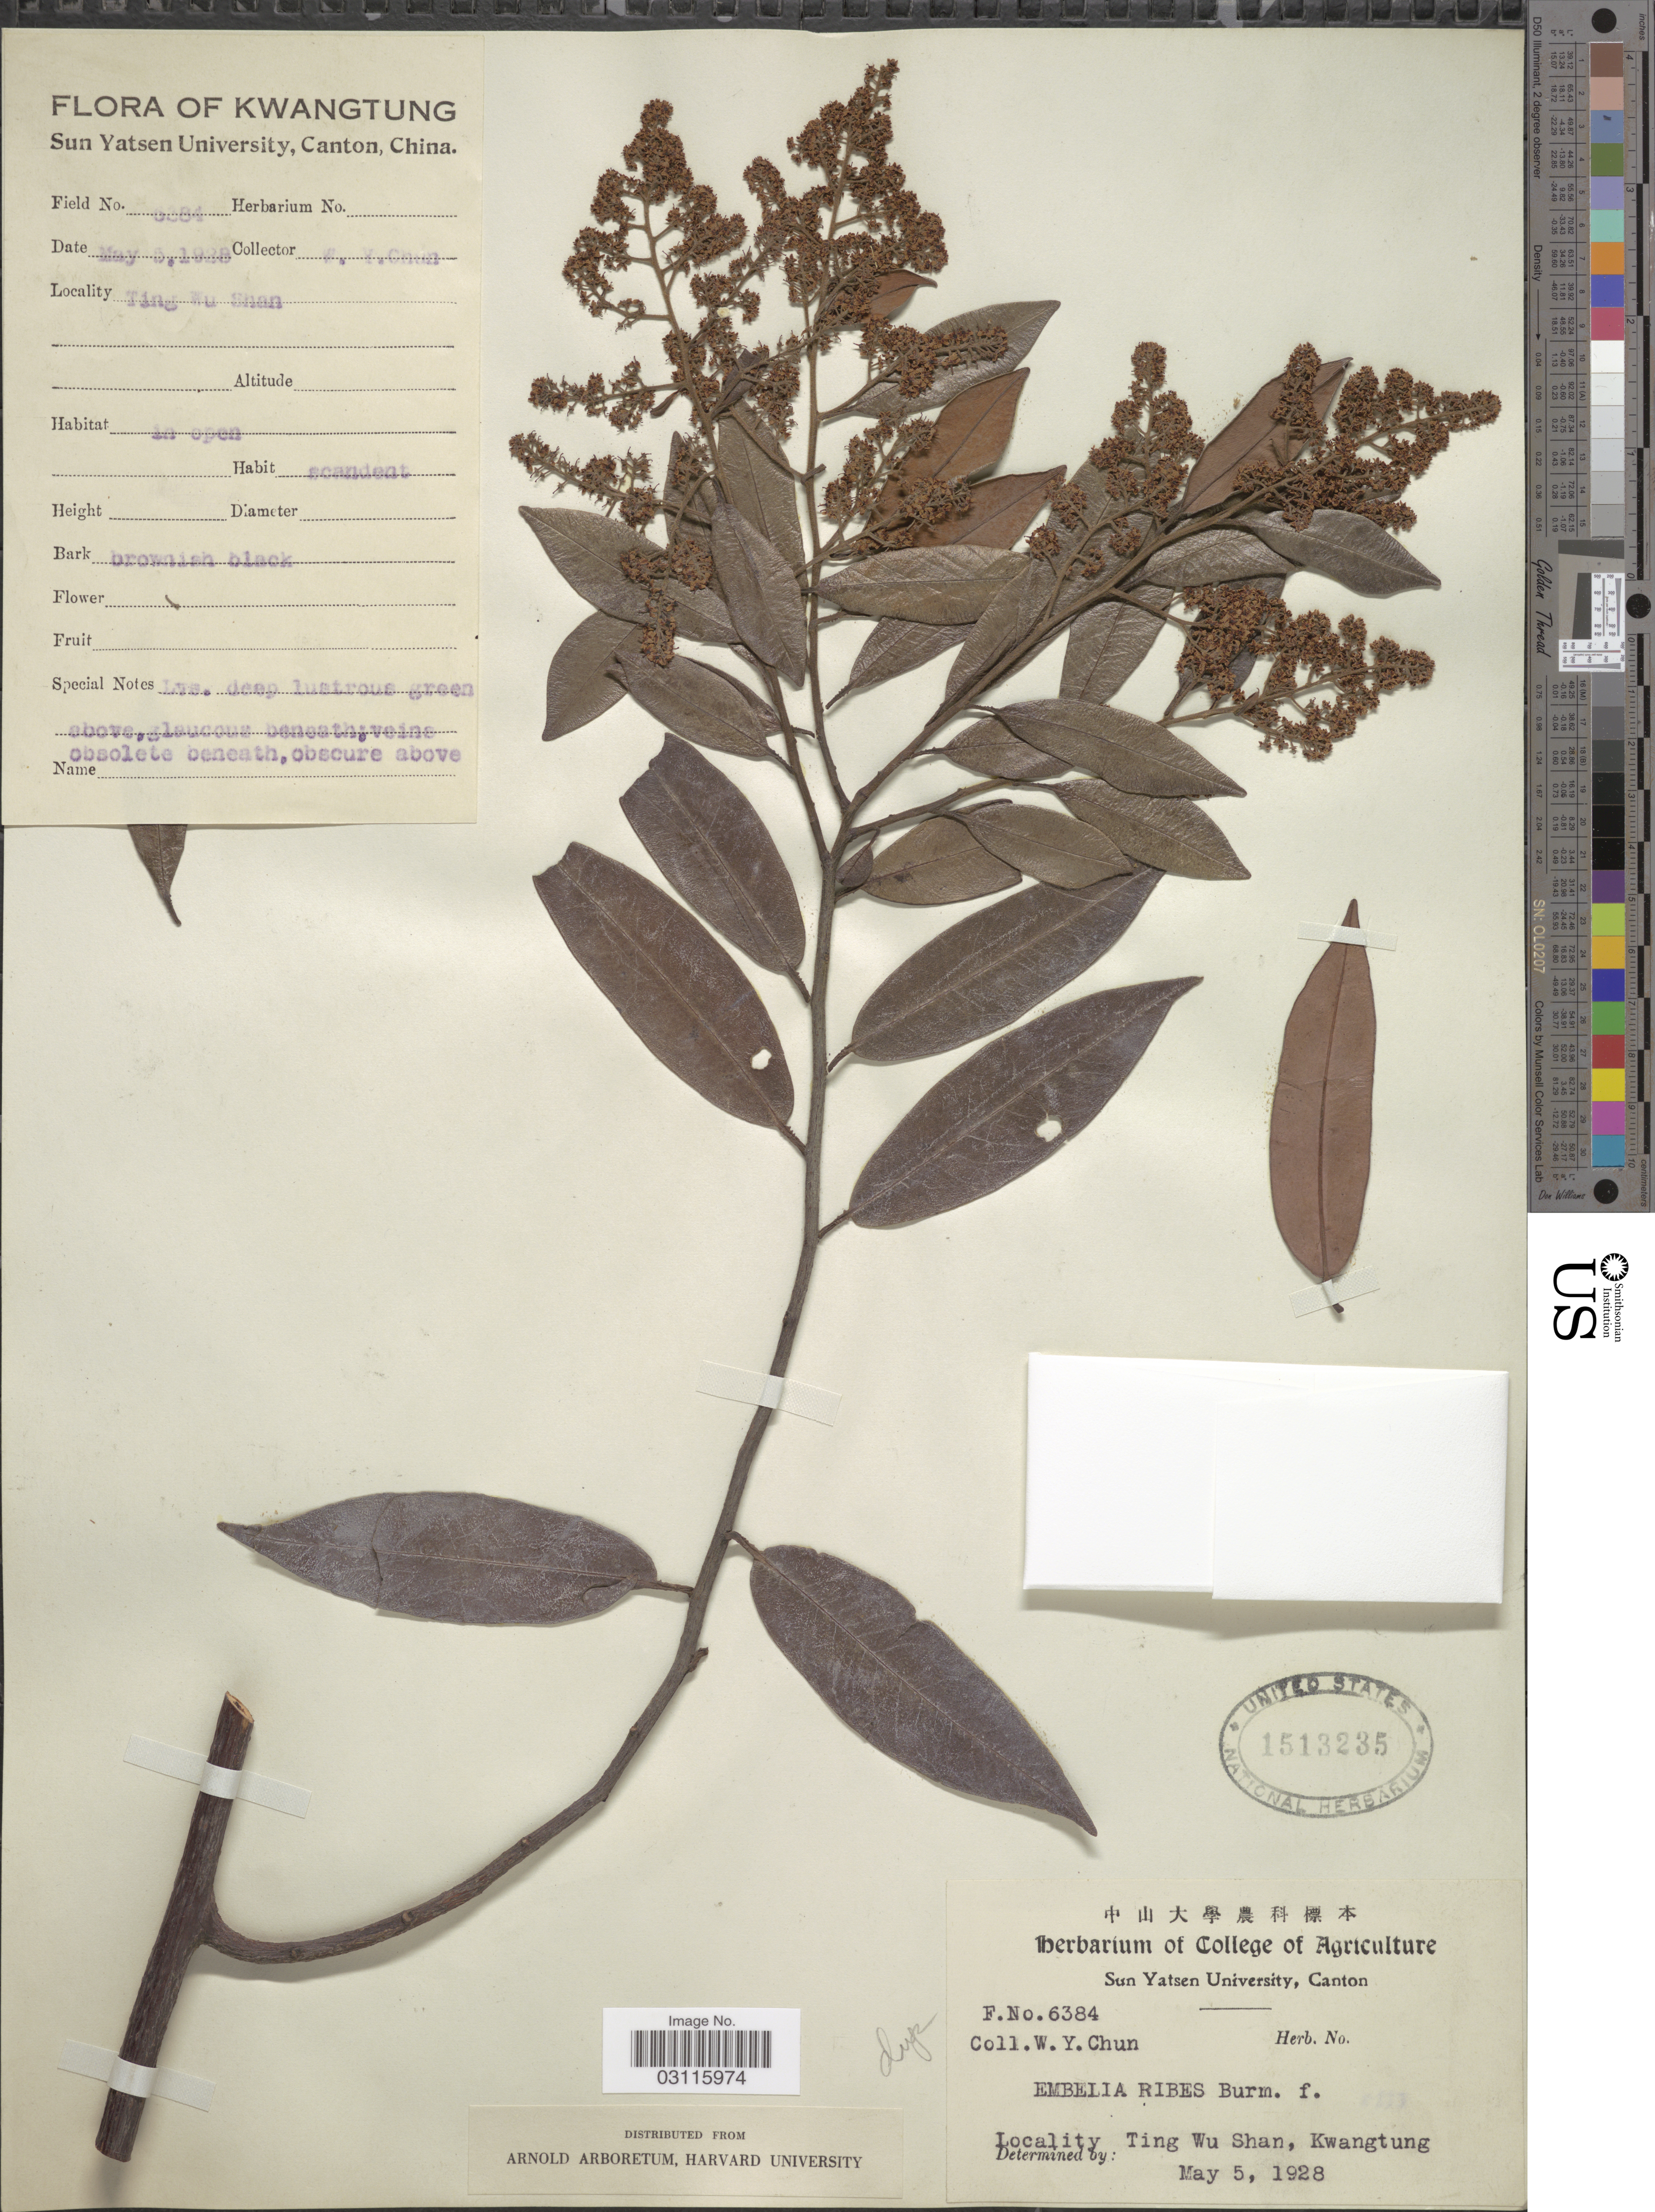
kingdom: Plantae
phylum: Tracheophyta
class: Magnoliopsida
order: Ericales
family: Primulaceae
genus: Embelia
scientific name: Embelia ribes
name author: Burm. f.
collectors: W. Y. Chun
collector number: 6384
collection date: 1928-05-05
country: China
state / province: Guangdong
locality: Ting Wu Shan, Kwangtung.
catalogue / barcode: US 1513235